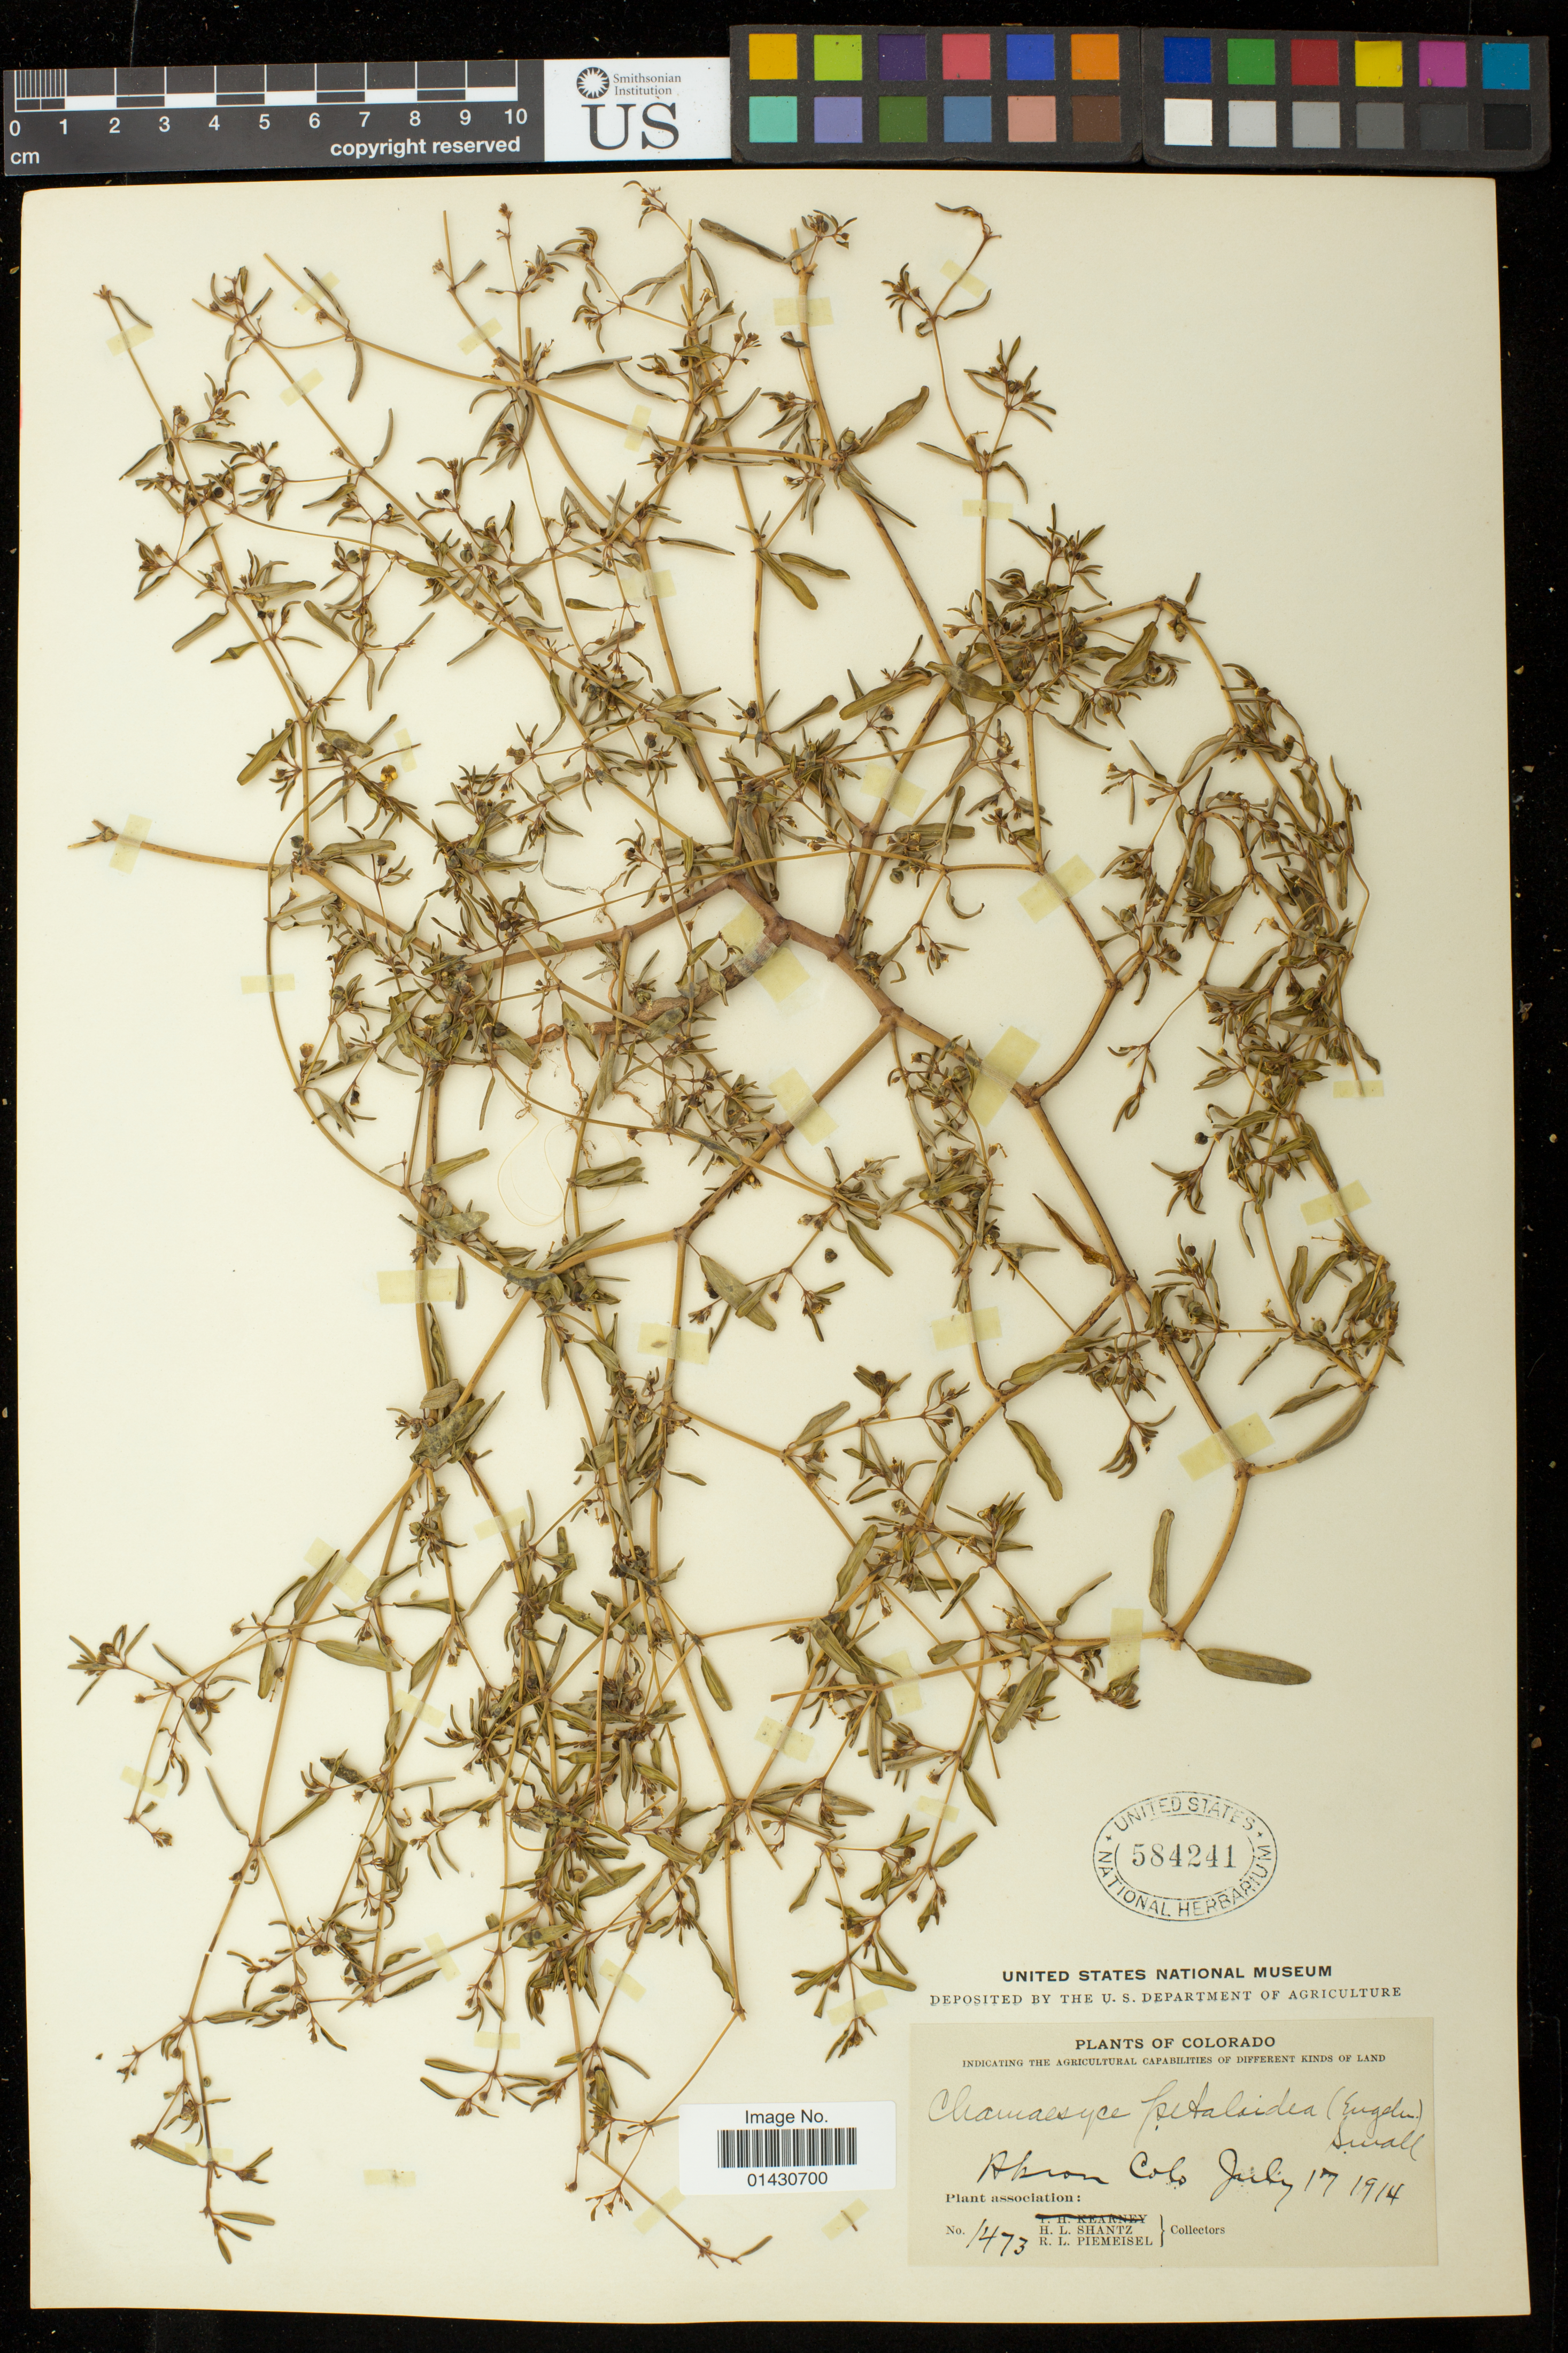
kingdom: Plantae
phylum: Tracheophyta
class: Magnoliopsida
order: Malpighiales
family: Euphorbiaceae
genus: Euphorbia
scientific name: Euphorbia missurica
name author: Raf.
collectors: H. Shantz & R. L. Piemeisel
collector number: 1473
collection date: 1914-07-17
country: United States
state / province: Colorado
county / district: Washington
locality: Akron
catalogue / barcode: US 584241